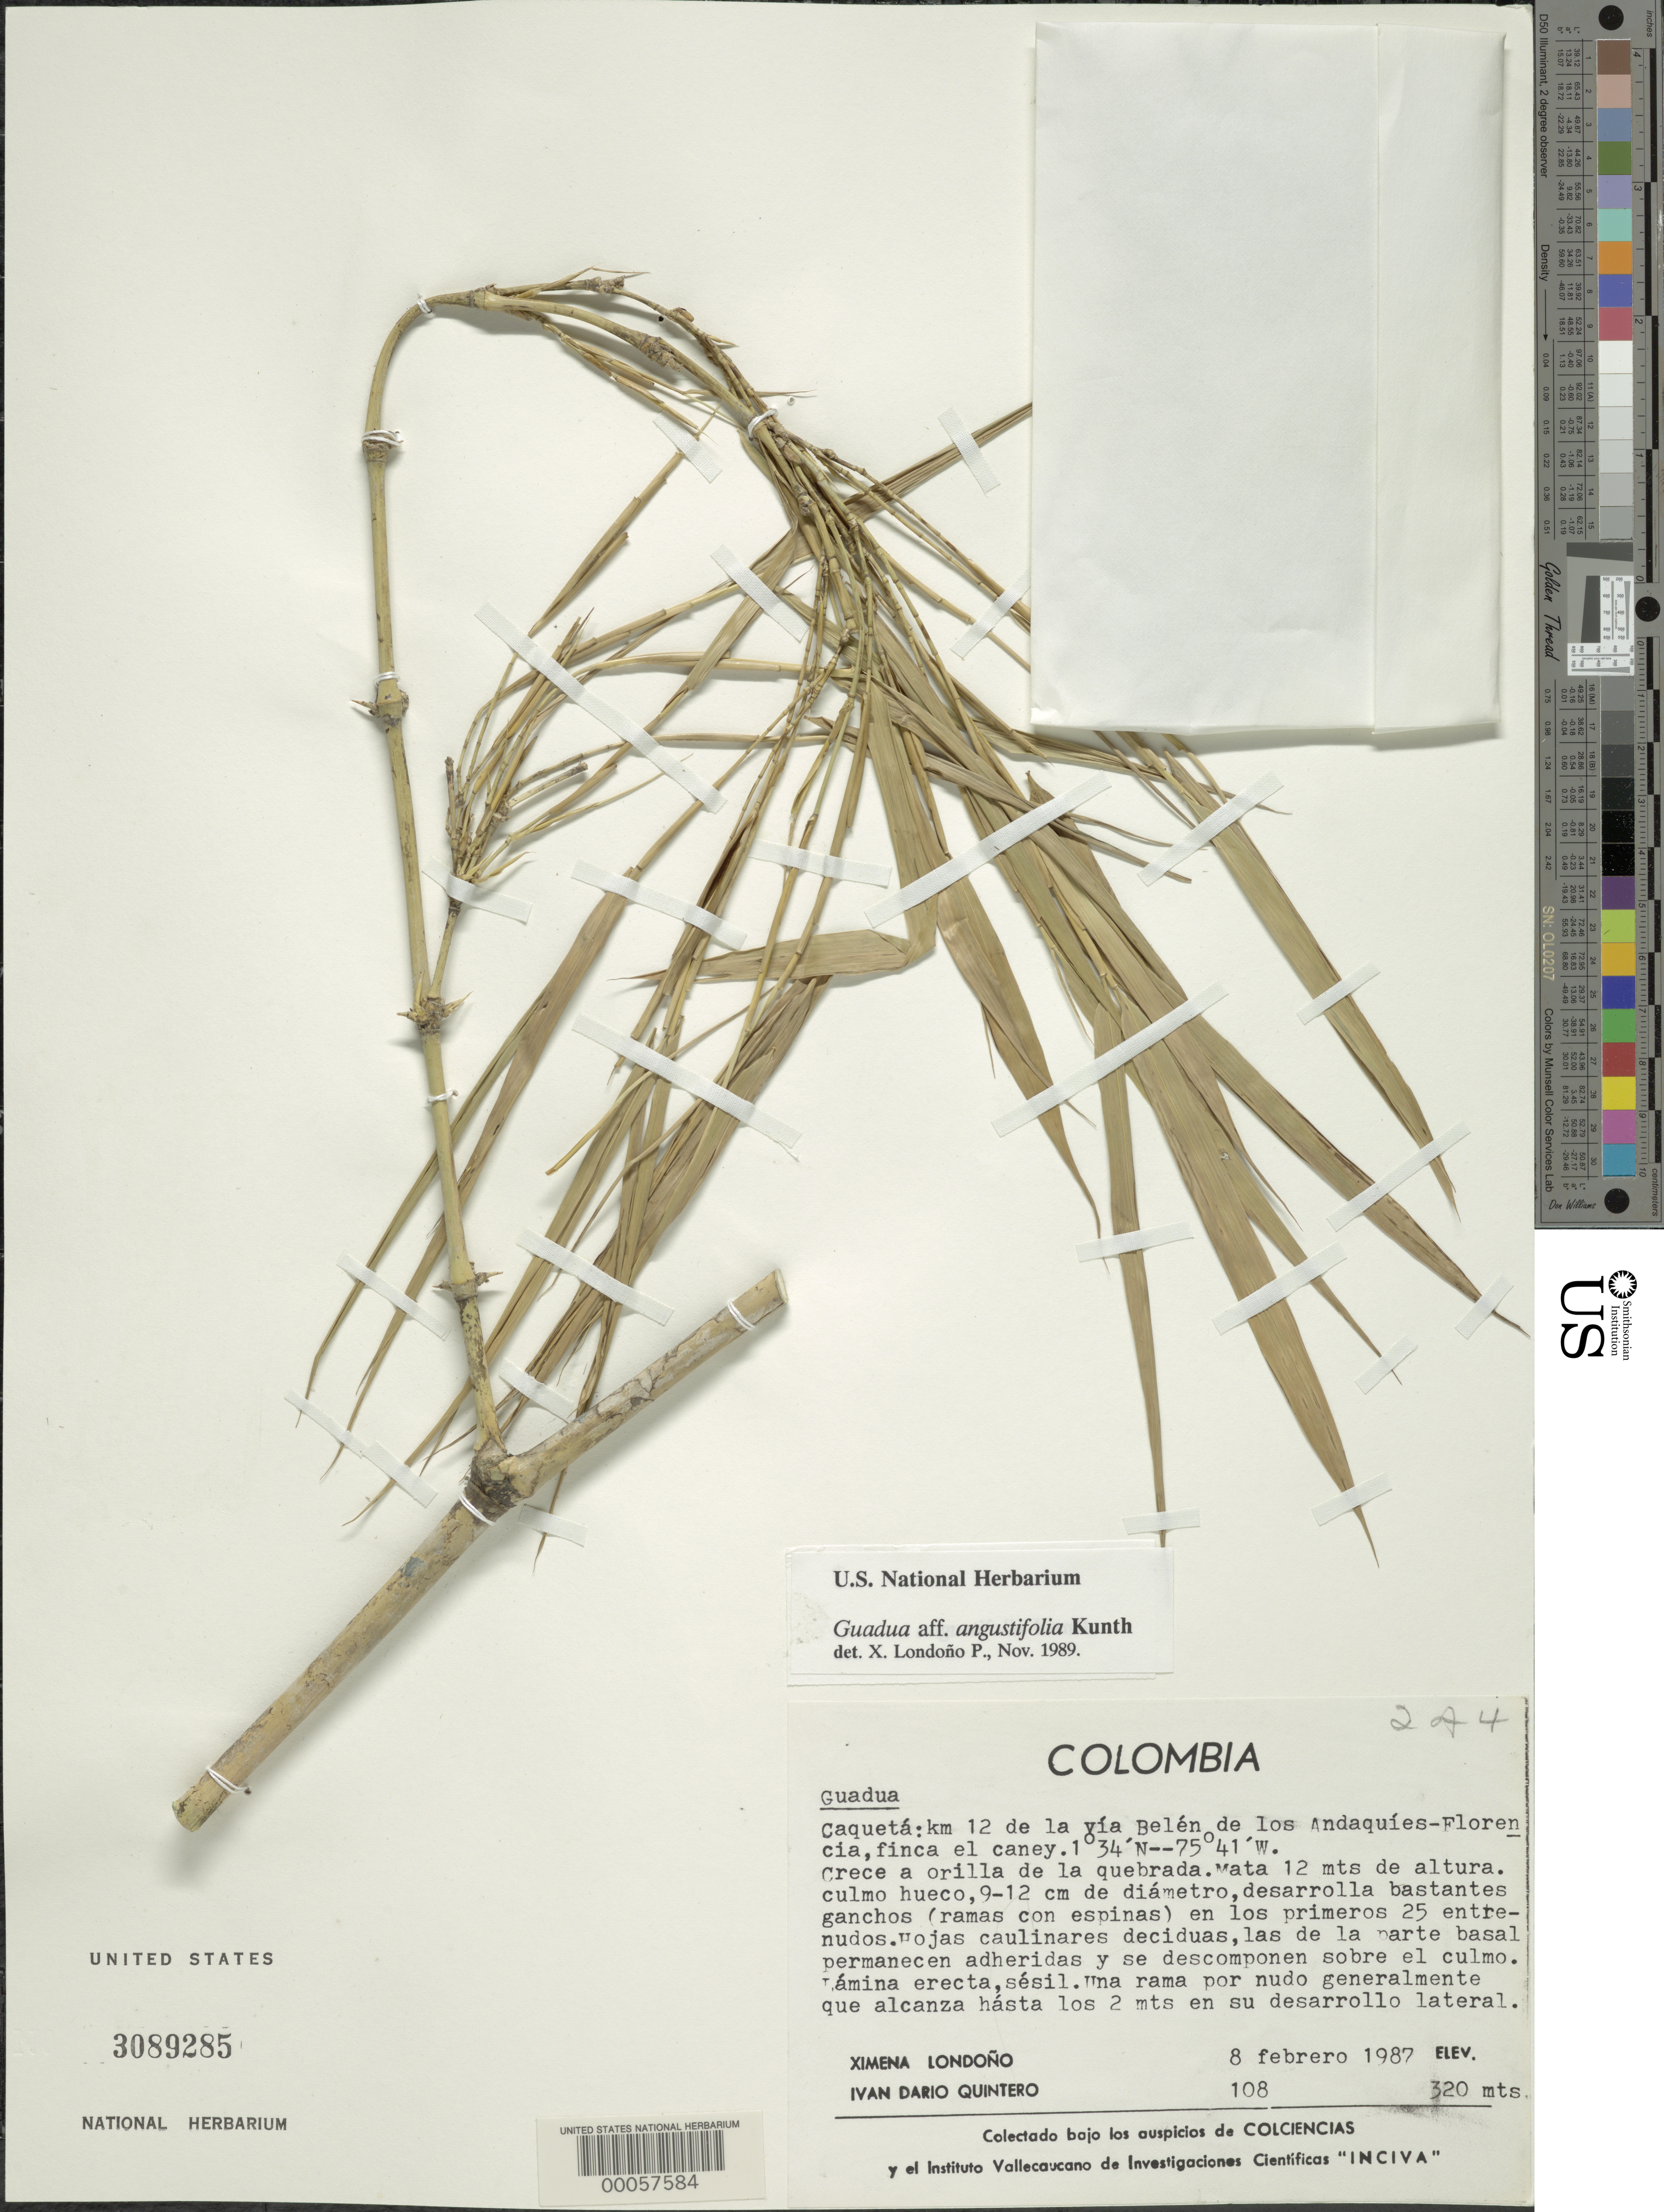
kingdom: Plantae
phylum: Tracheophyta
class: Liliopsida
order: Poales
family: Poaceae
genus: Guadua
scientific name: Guadua angustifolia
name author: Kunth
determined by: Londoño, X., (TULV), Jardin Botanico "Juan Maria Cespedes"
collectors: X. Londoño & I. Quintero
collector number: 108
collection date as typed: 08 Feb 1987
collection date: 1987-02-08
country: Colombia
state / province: Caquetá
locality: Km 12 of the Belem de los Andaquies-Florencia road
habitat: Mouth of quebrada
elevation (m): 320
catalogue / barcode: US 3089285